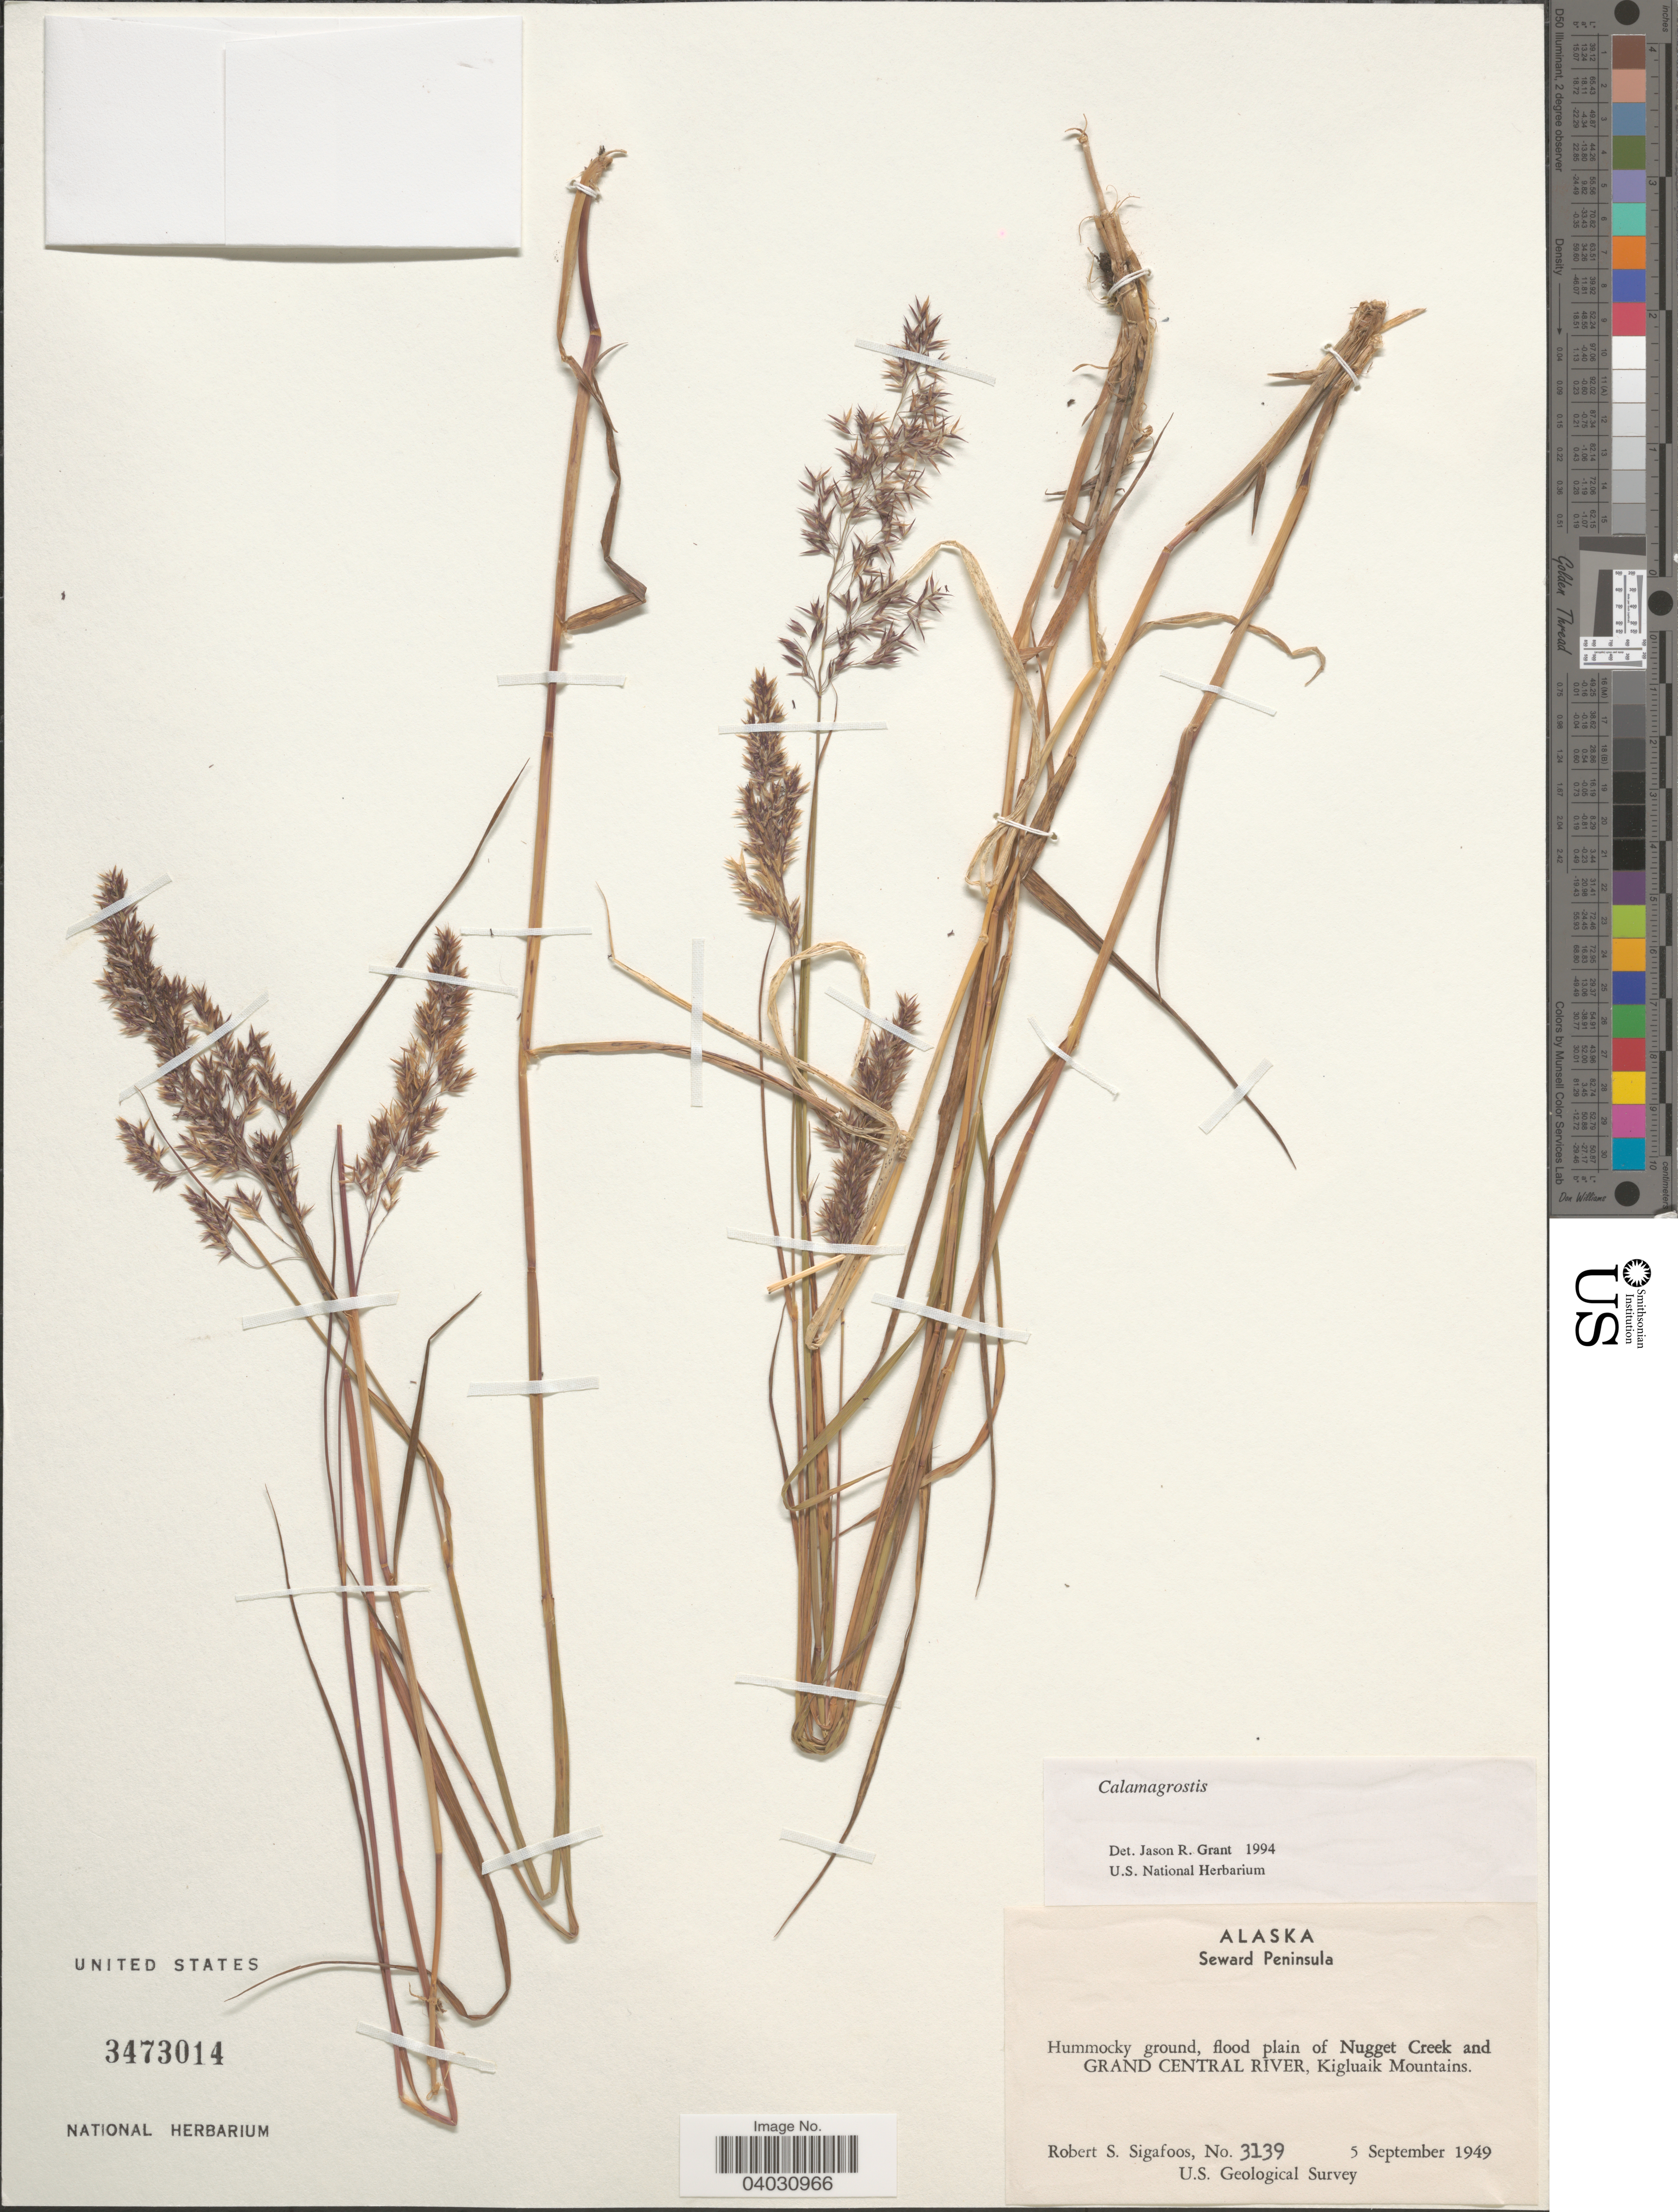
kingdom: Plantae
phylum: Tracheophyta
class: Liliopsida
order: Poales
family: Poaceae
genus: Calamagrostis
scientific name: Calamagrostis sp.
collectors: R. Sigafoos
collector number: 3139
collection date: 1949-09-05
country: United States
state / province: Alaska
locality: Seward Peninsula. Hummocky ground, flood plain of Nugget Creek and Grand Central River, Kigluaik Mountains.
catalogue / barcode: US 3473014